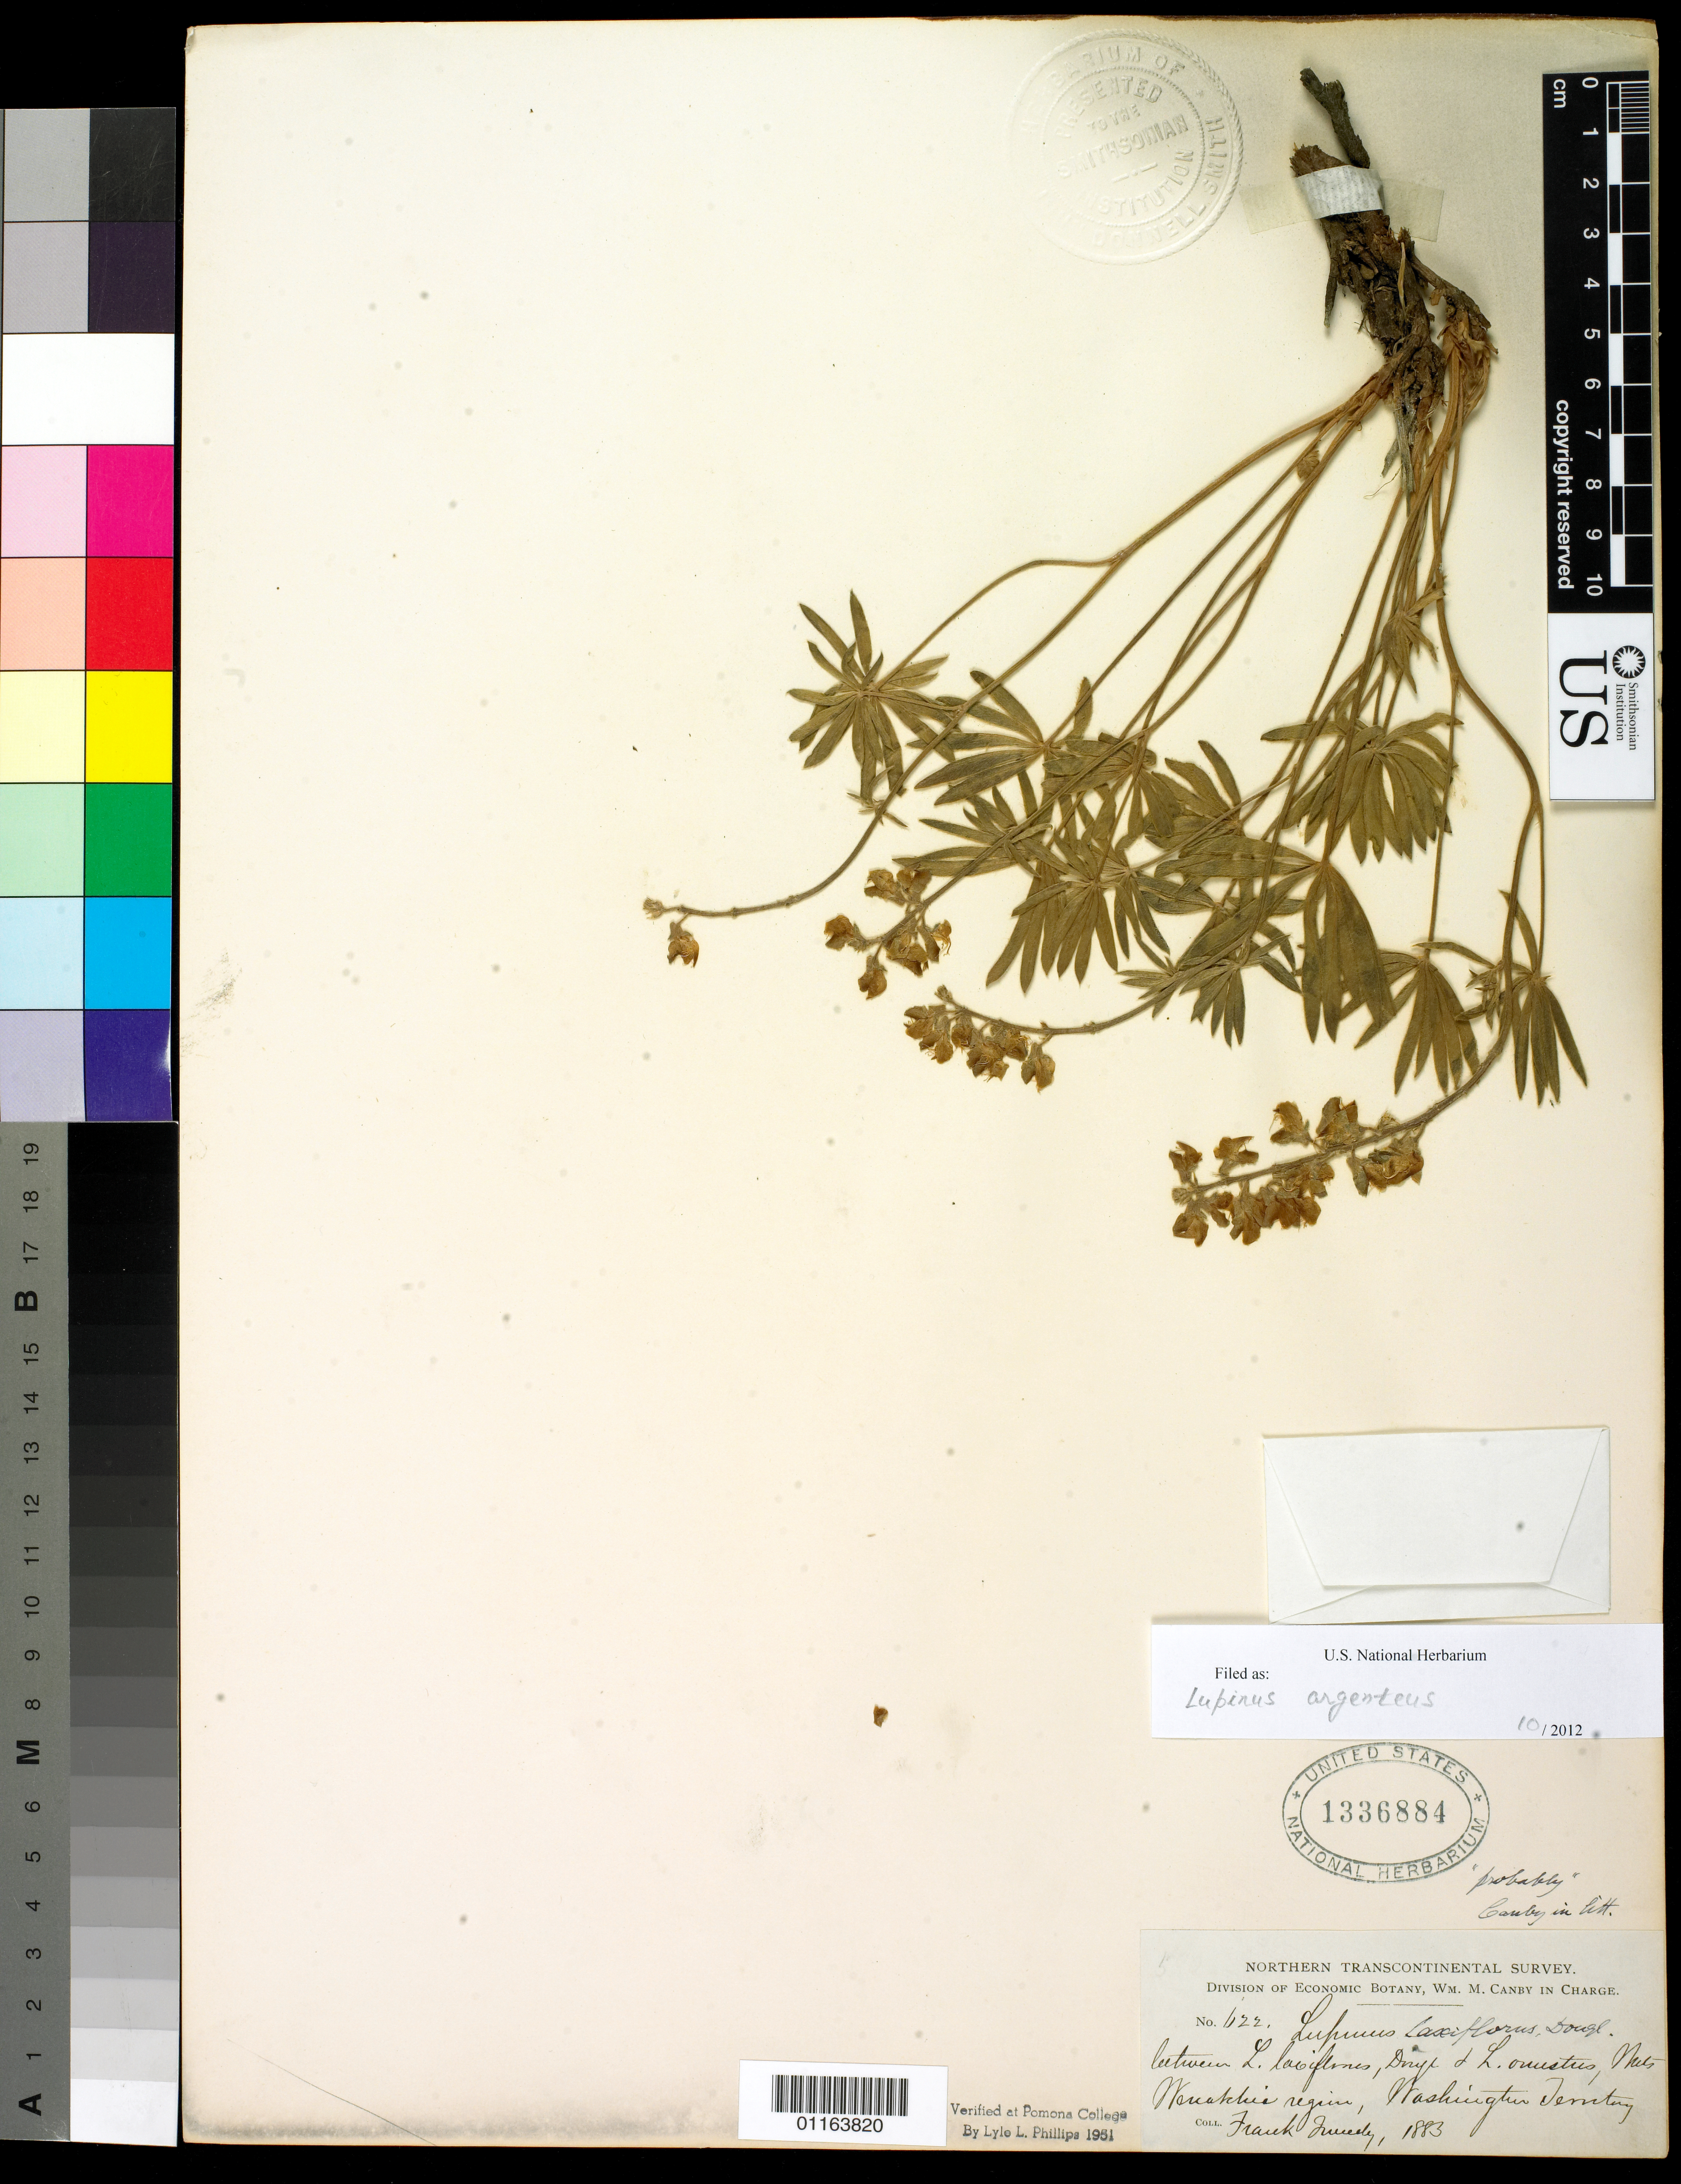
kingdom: Plantae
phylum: Tracheophyta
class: Magnoliopsida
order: Fabales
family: Fabaceae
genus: Lupinus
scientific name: Lupinus argenteus var. laxiflorus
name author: (Douglas ex Lindl.) Dorn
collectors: F. Tweedy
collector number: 622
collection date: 1883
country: United States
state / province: Washington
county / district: Chelan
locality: Wenatchee region, Washington Territory.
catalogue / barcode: US 1336884